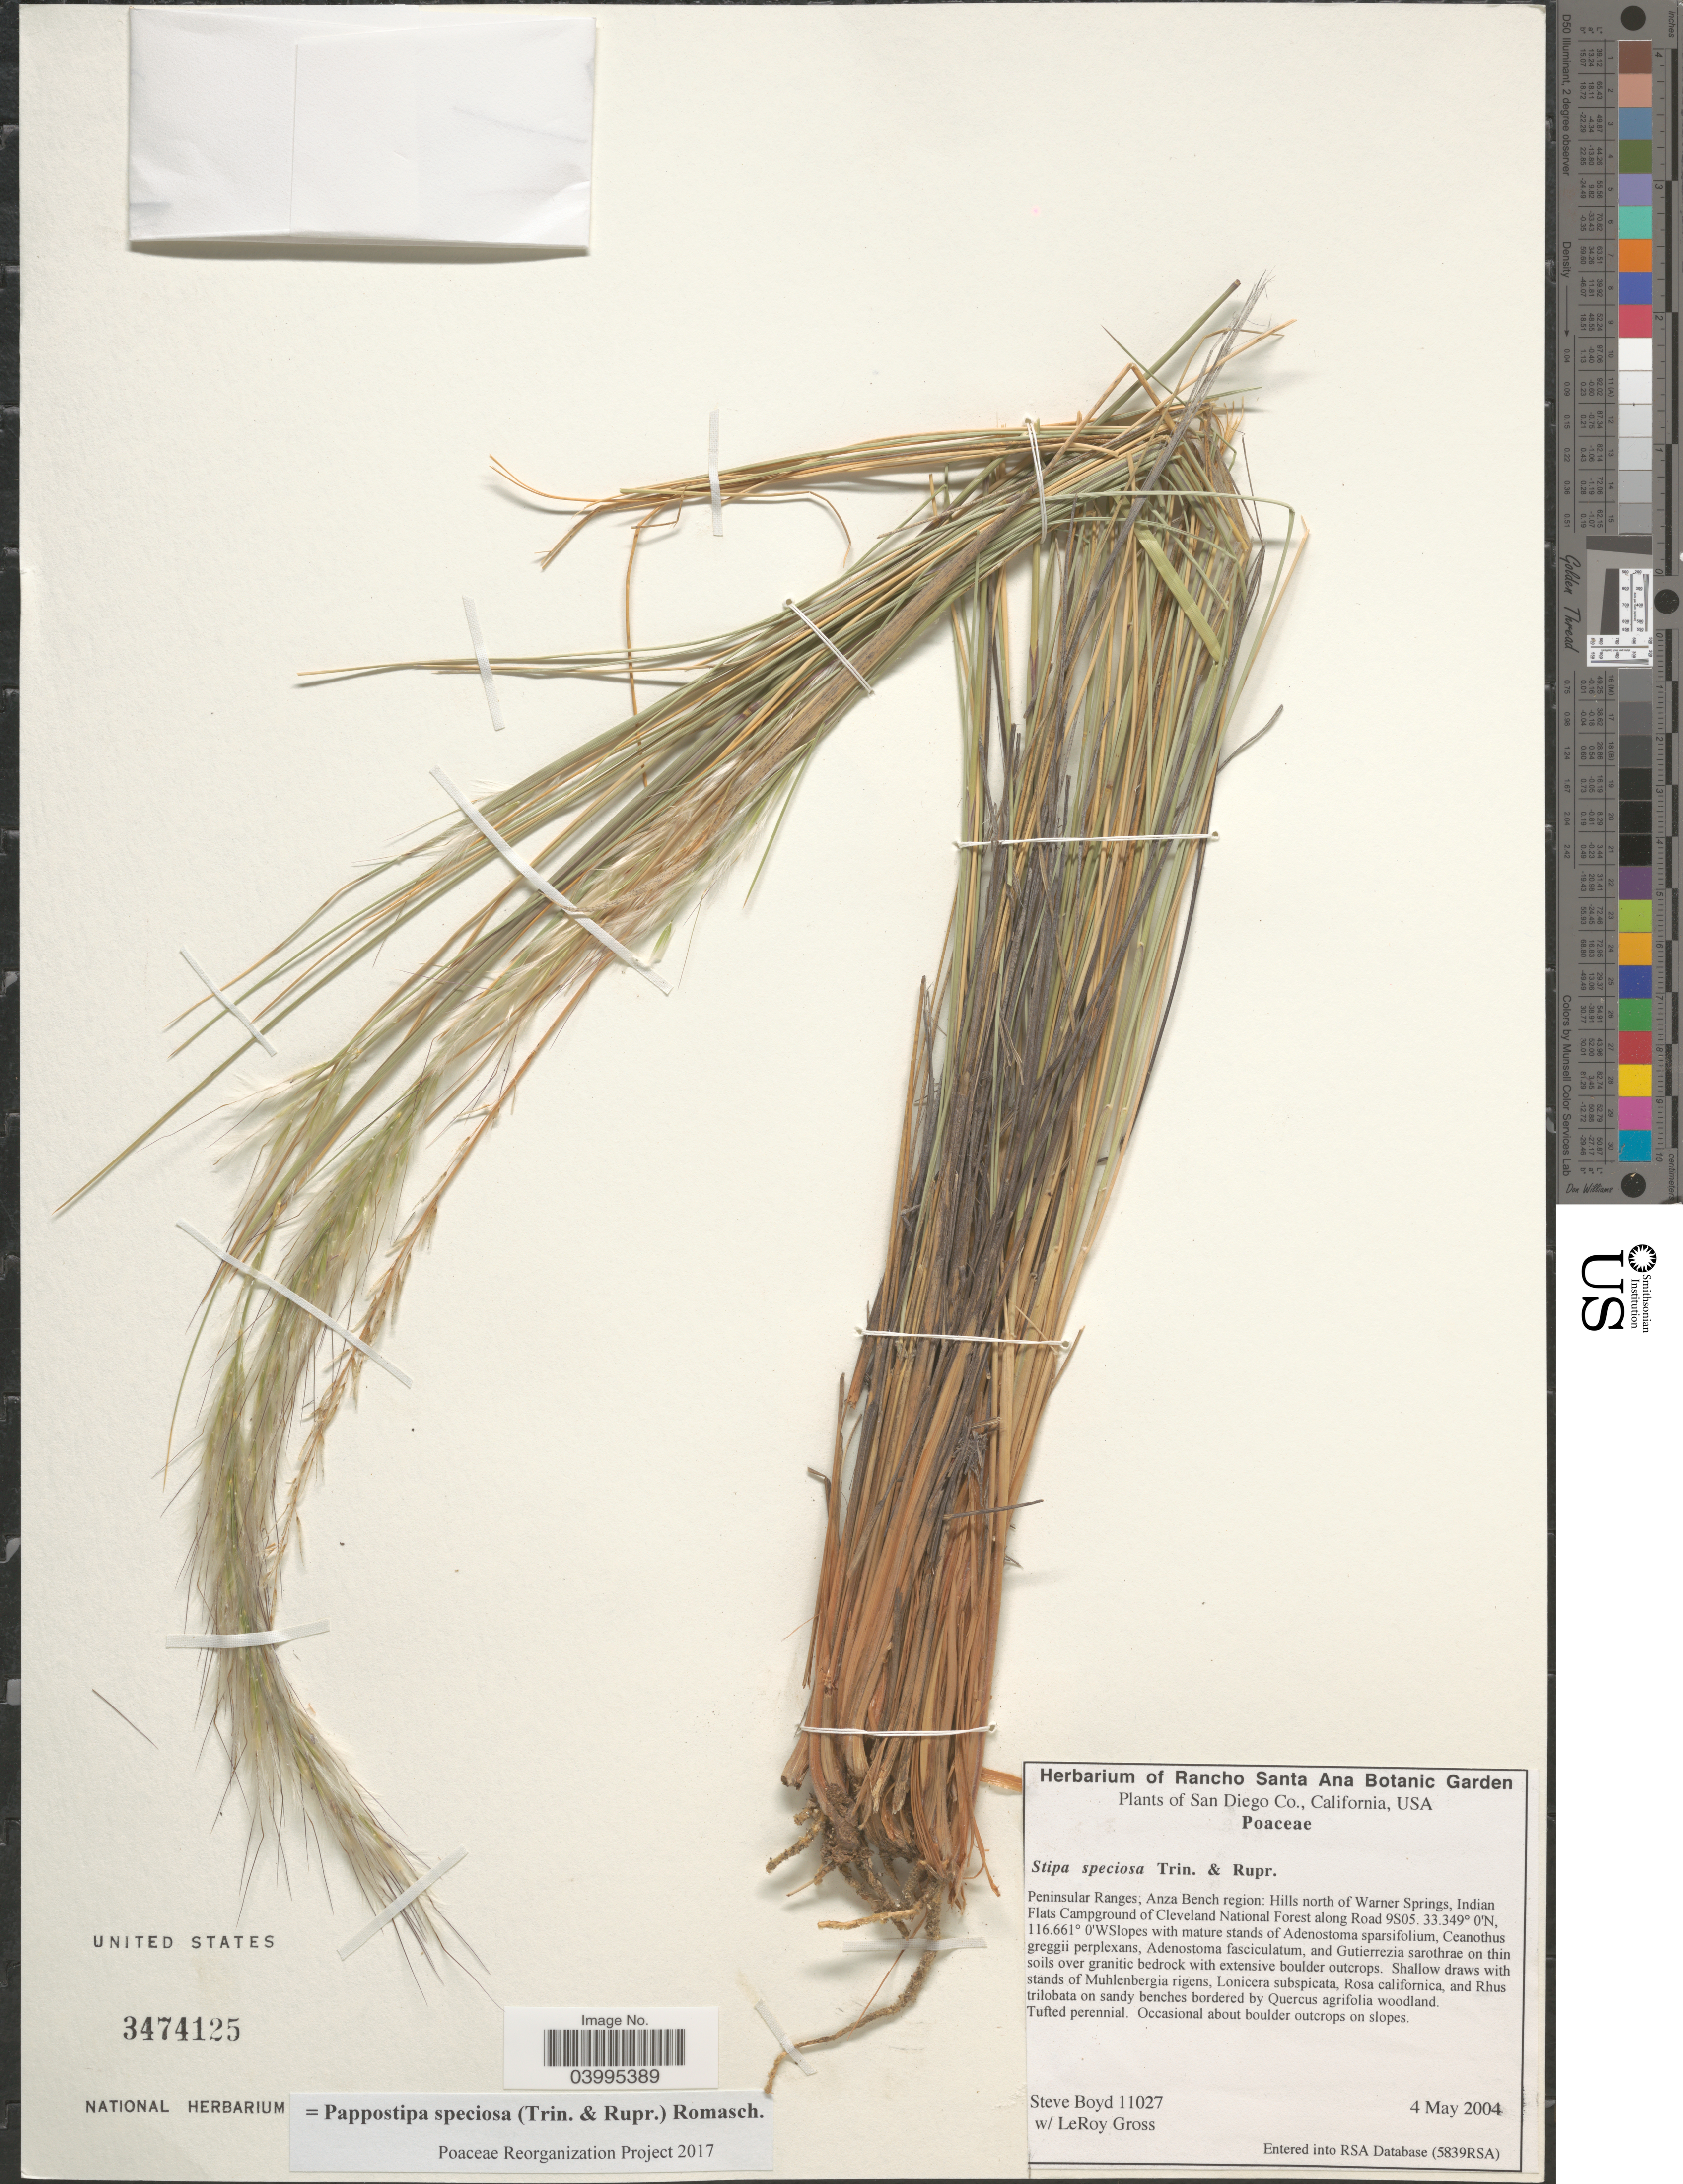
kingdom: Plantae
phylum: Tracheophyta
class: Liliopsida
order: Poales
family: Poaceae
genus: Pappostipa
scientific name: Pappostipa speciosa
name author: (Trin. & Rupr.) Romasch.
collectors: S. Boyd & L. Gross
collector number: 11027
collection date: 2004-05-04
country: United States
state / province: Nevada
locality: San Diego Co. Peninsular Ranges; Anza Beach region: Hills north of Warner Springs, Indian Flats Campground of Cleveland National Forest along Road 9S05.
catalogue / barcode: US 3474125